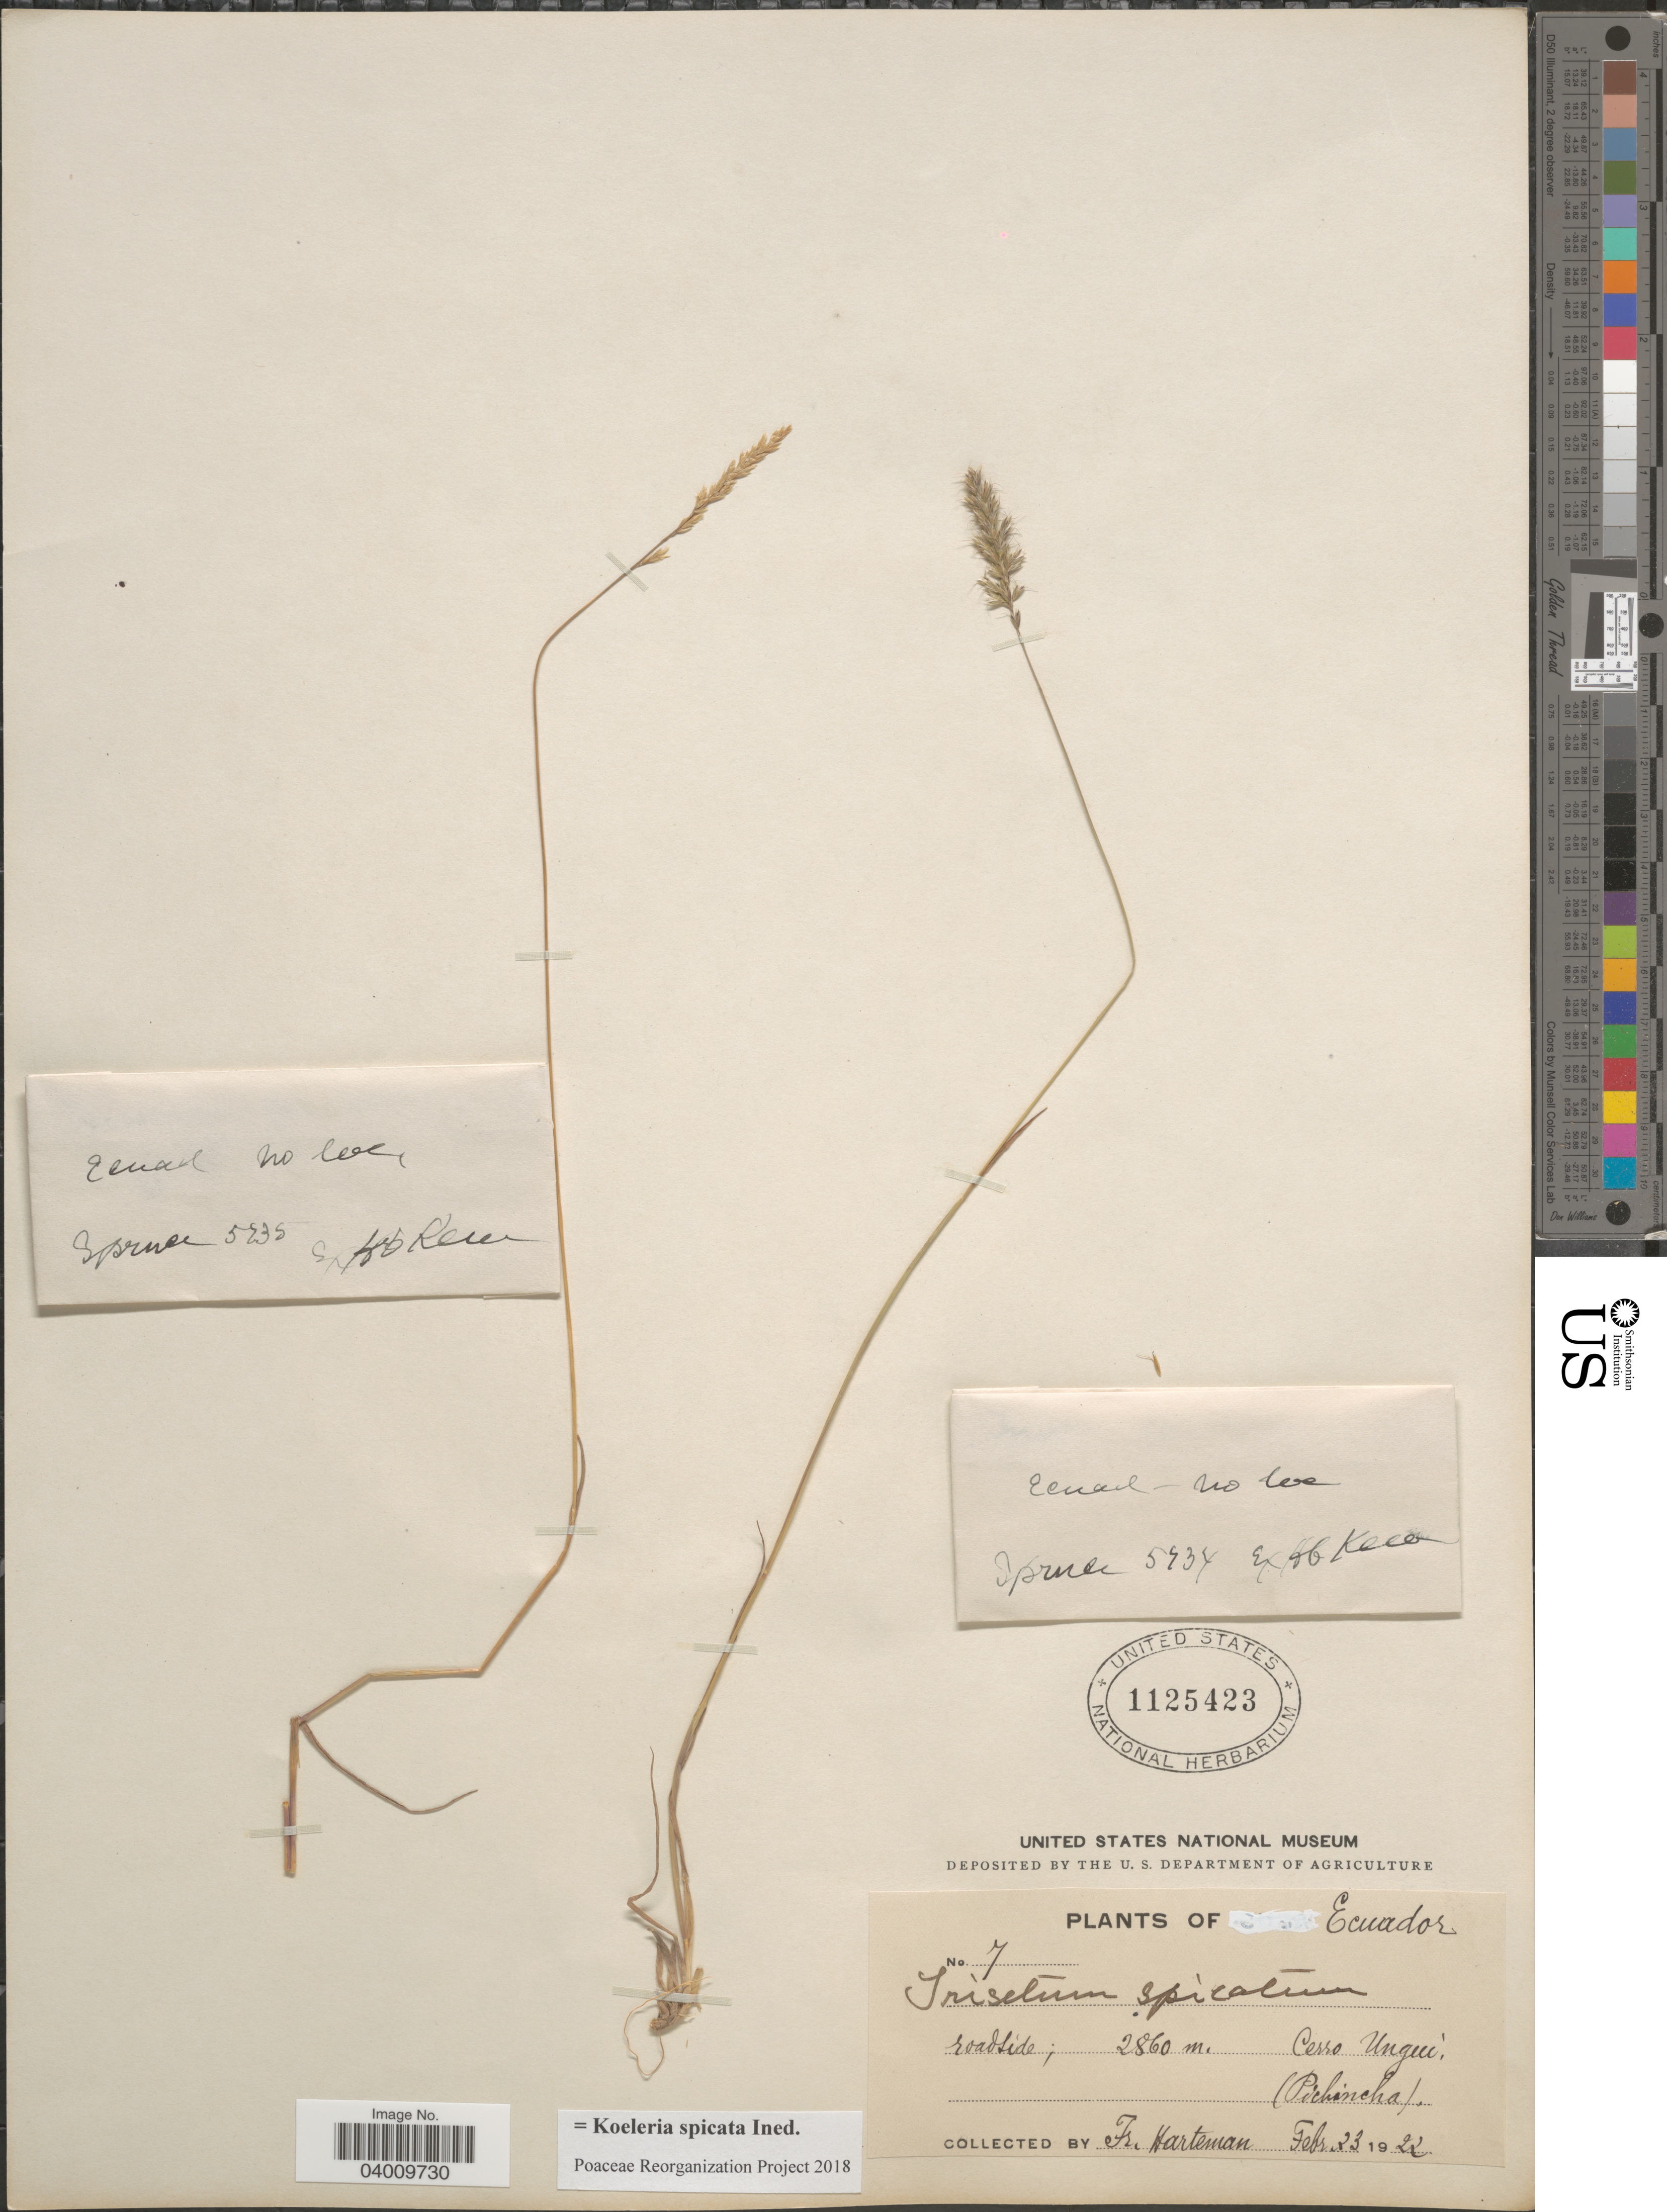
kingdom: Plantae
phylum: Tracheophyta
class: Liliopsida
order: Poales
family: Poaceae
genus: Koeleria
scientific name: Koeleria spicata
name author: (L.) Barberá et al.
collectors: Harteman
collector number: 7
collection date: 1922-02-23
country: Ecuador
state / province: Pichincha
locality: Cerro Ungui.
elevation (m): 2860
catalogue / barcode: US 1125423